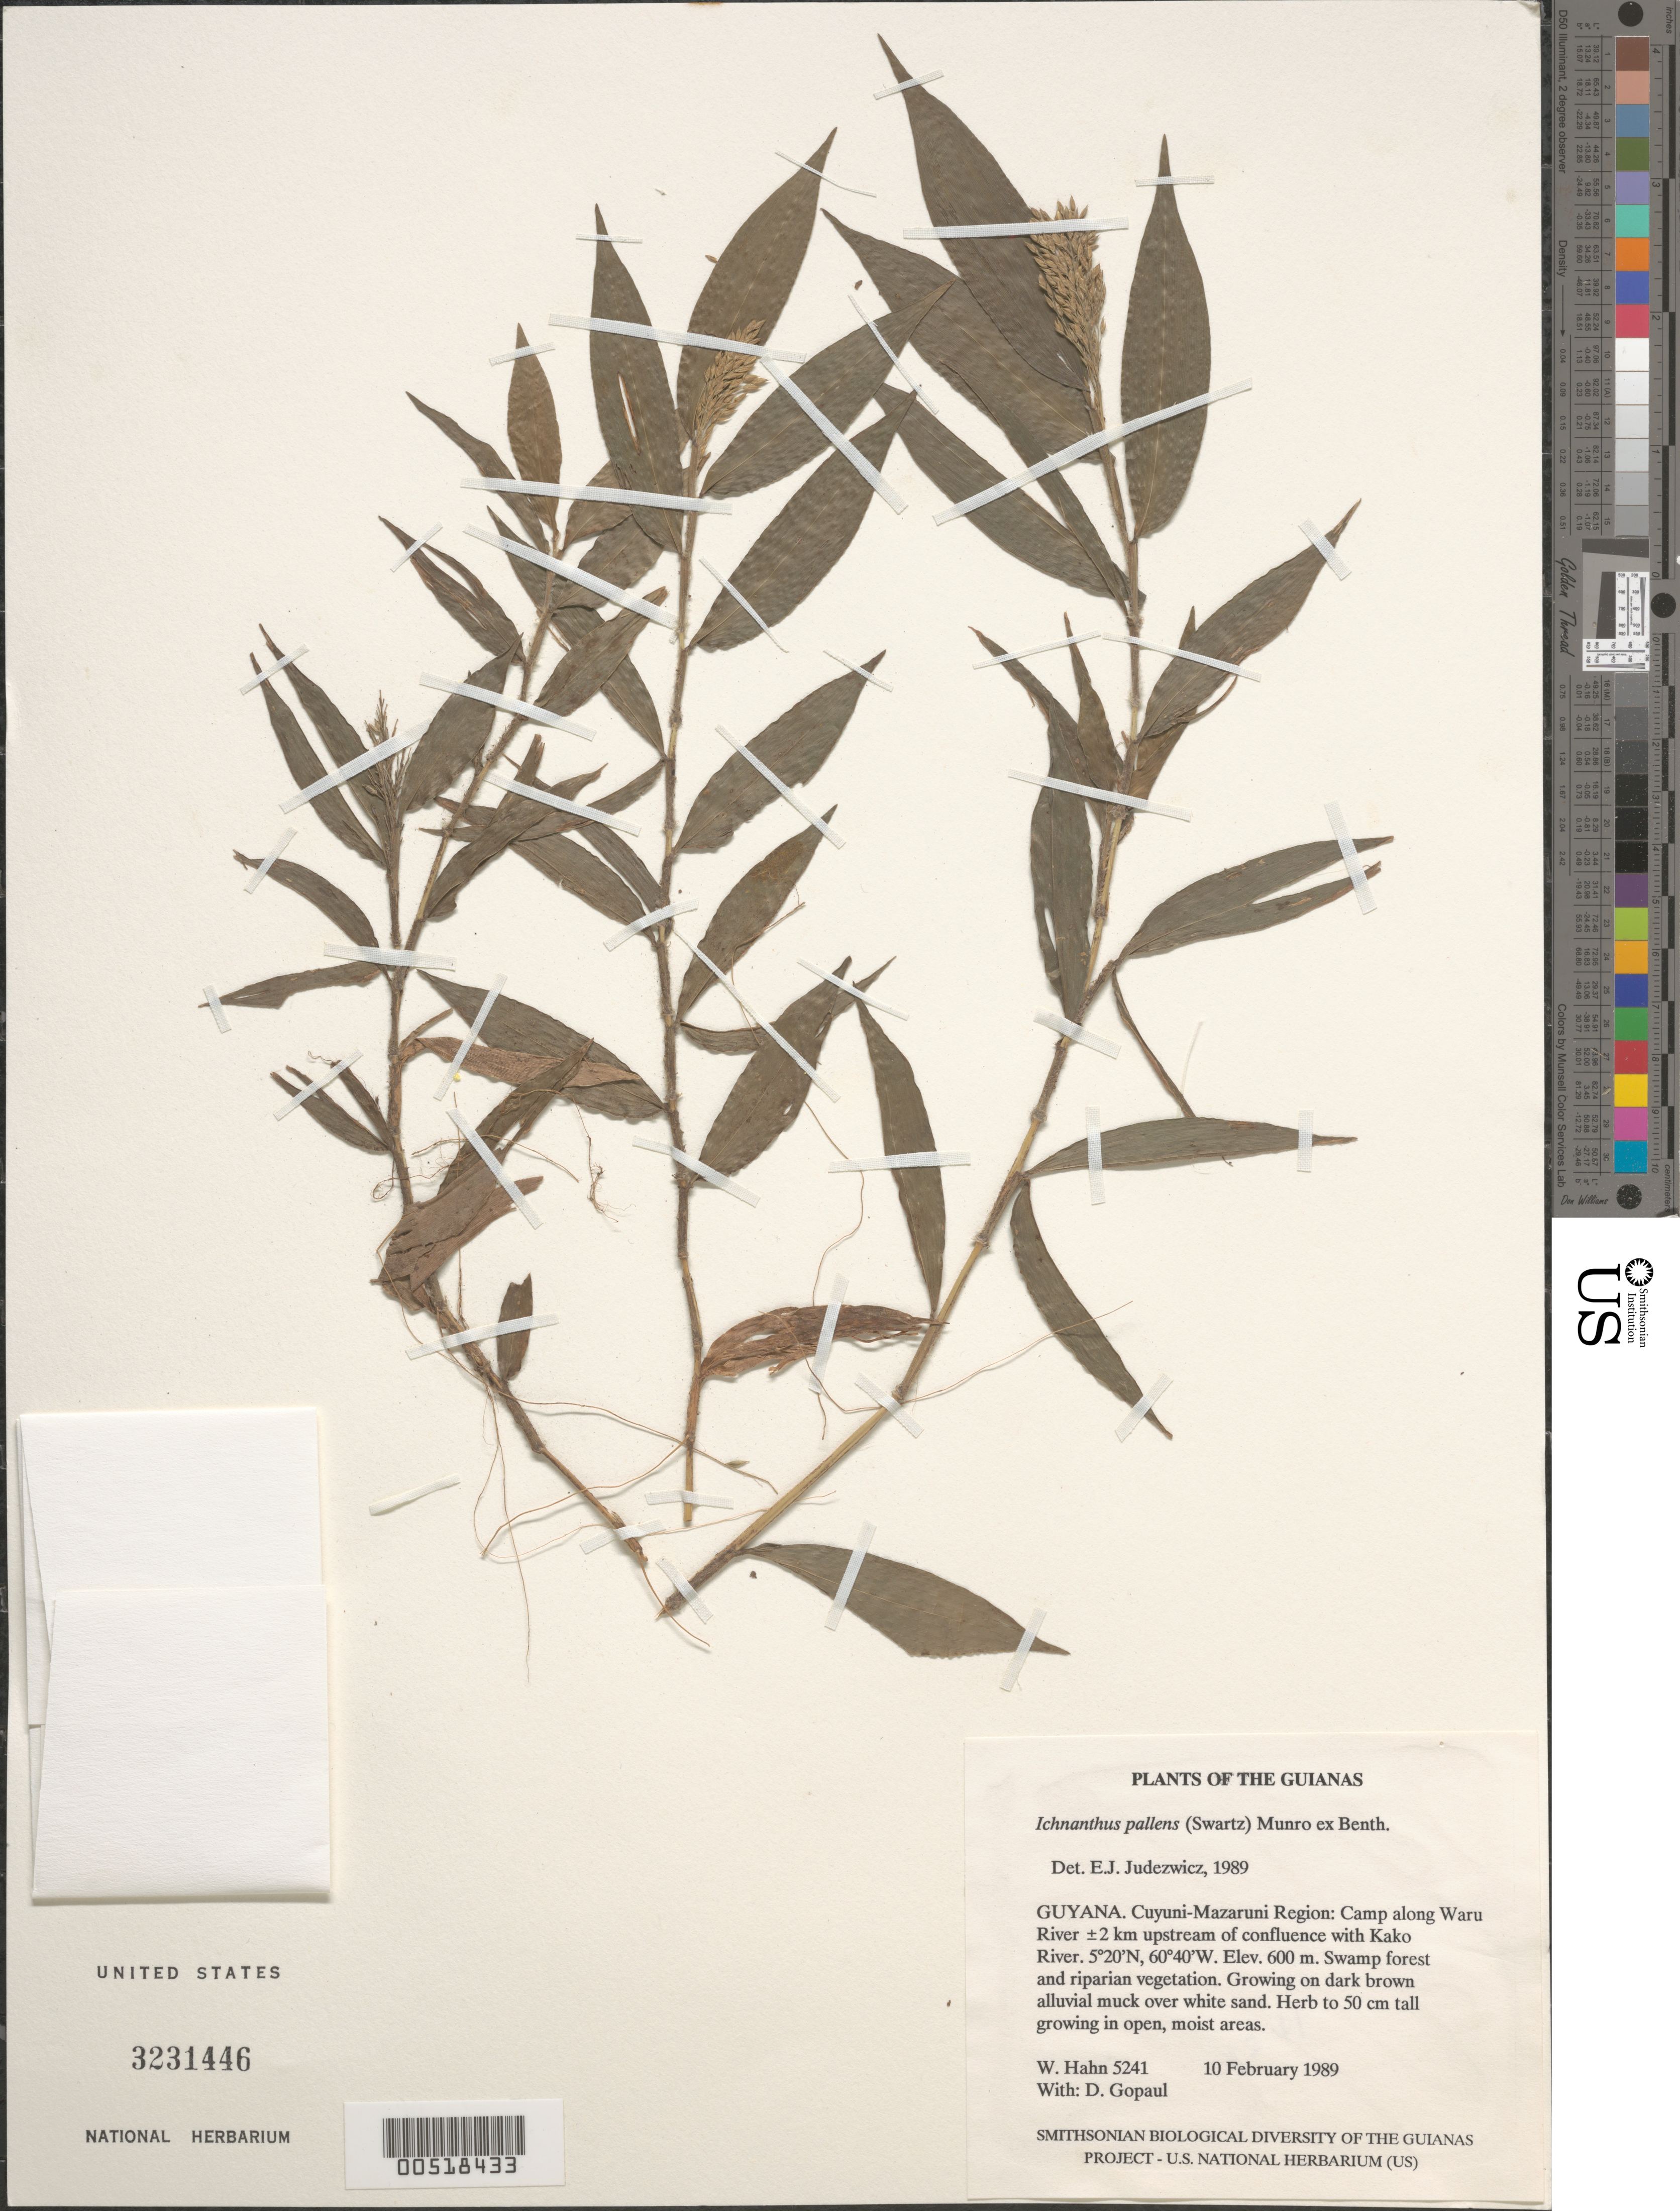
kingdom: Plantae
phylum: Tracheophyta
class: Liliopsida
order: Poales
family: Poaceae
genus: Ichnanthus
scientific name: Ichnanthus pallens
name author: (Sw.) Munro ex Benth.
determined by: Judziewicz, E. J.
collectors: W. Hahn & D. Gopaul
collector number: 5241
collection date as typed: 10 February 1989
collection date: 1989-02-10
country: Guyana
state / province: Cuyuni-Mazaruni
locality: Camp along Waruma River ±2 km upstream of confluence with Kako River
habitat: Swamp forest and Riparian vegetation Growing on dark brown alluvial muck over white sand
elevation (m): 600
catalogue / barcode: US 3231446